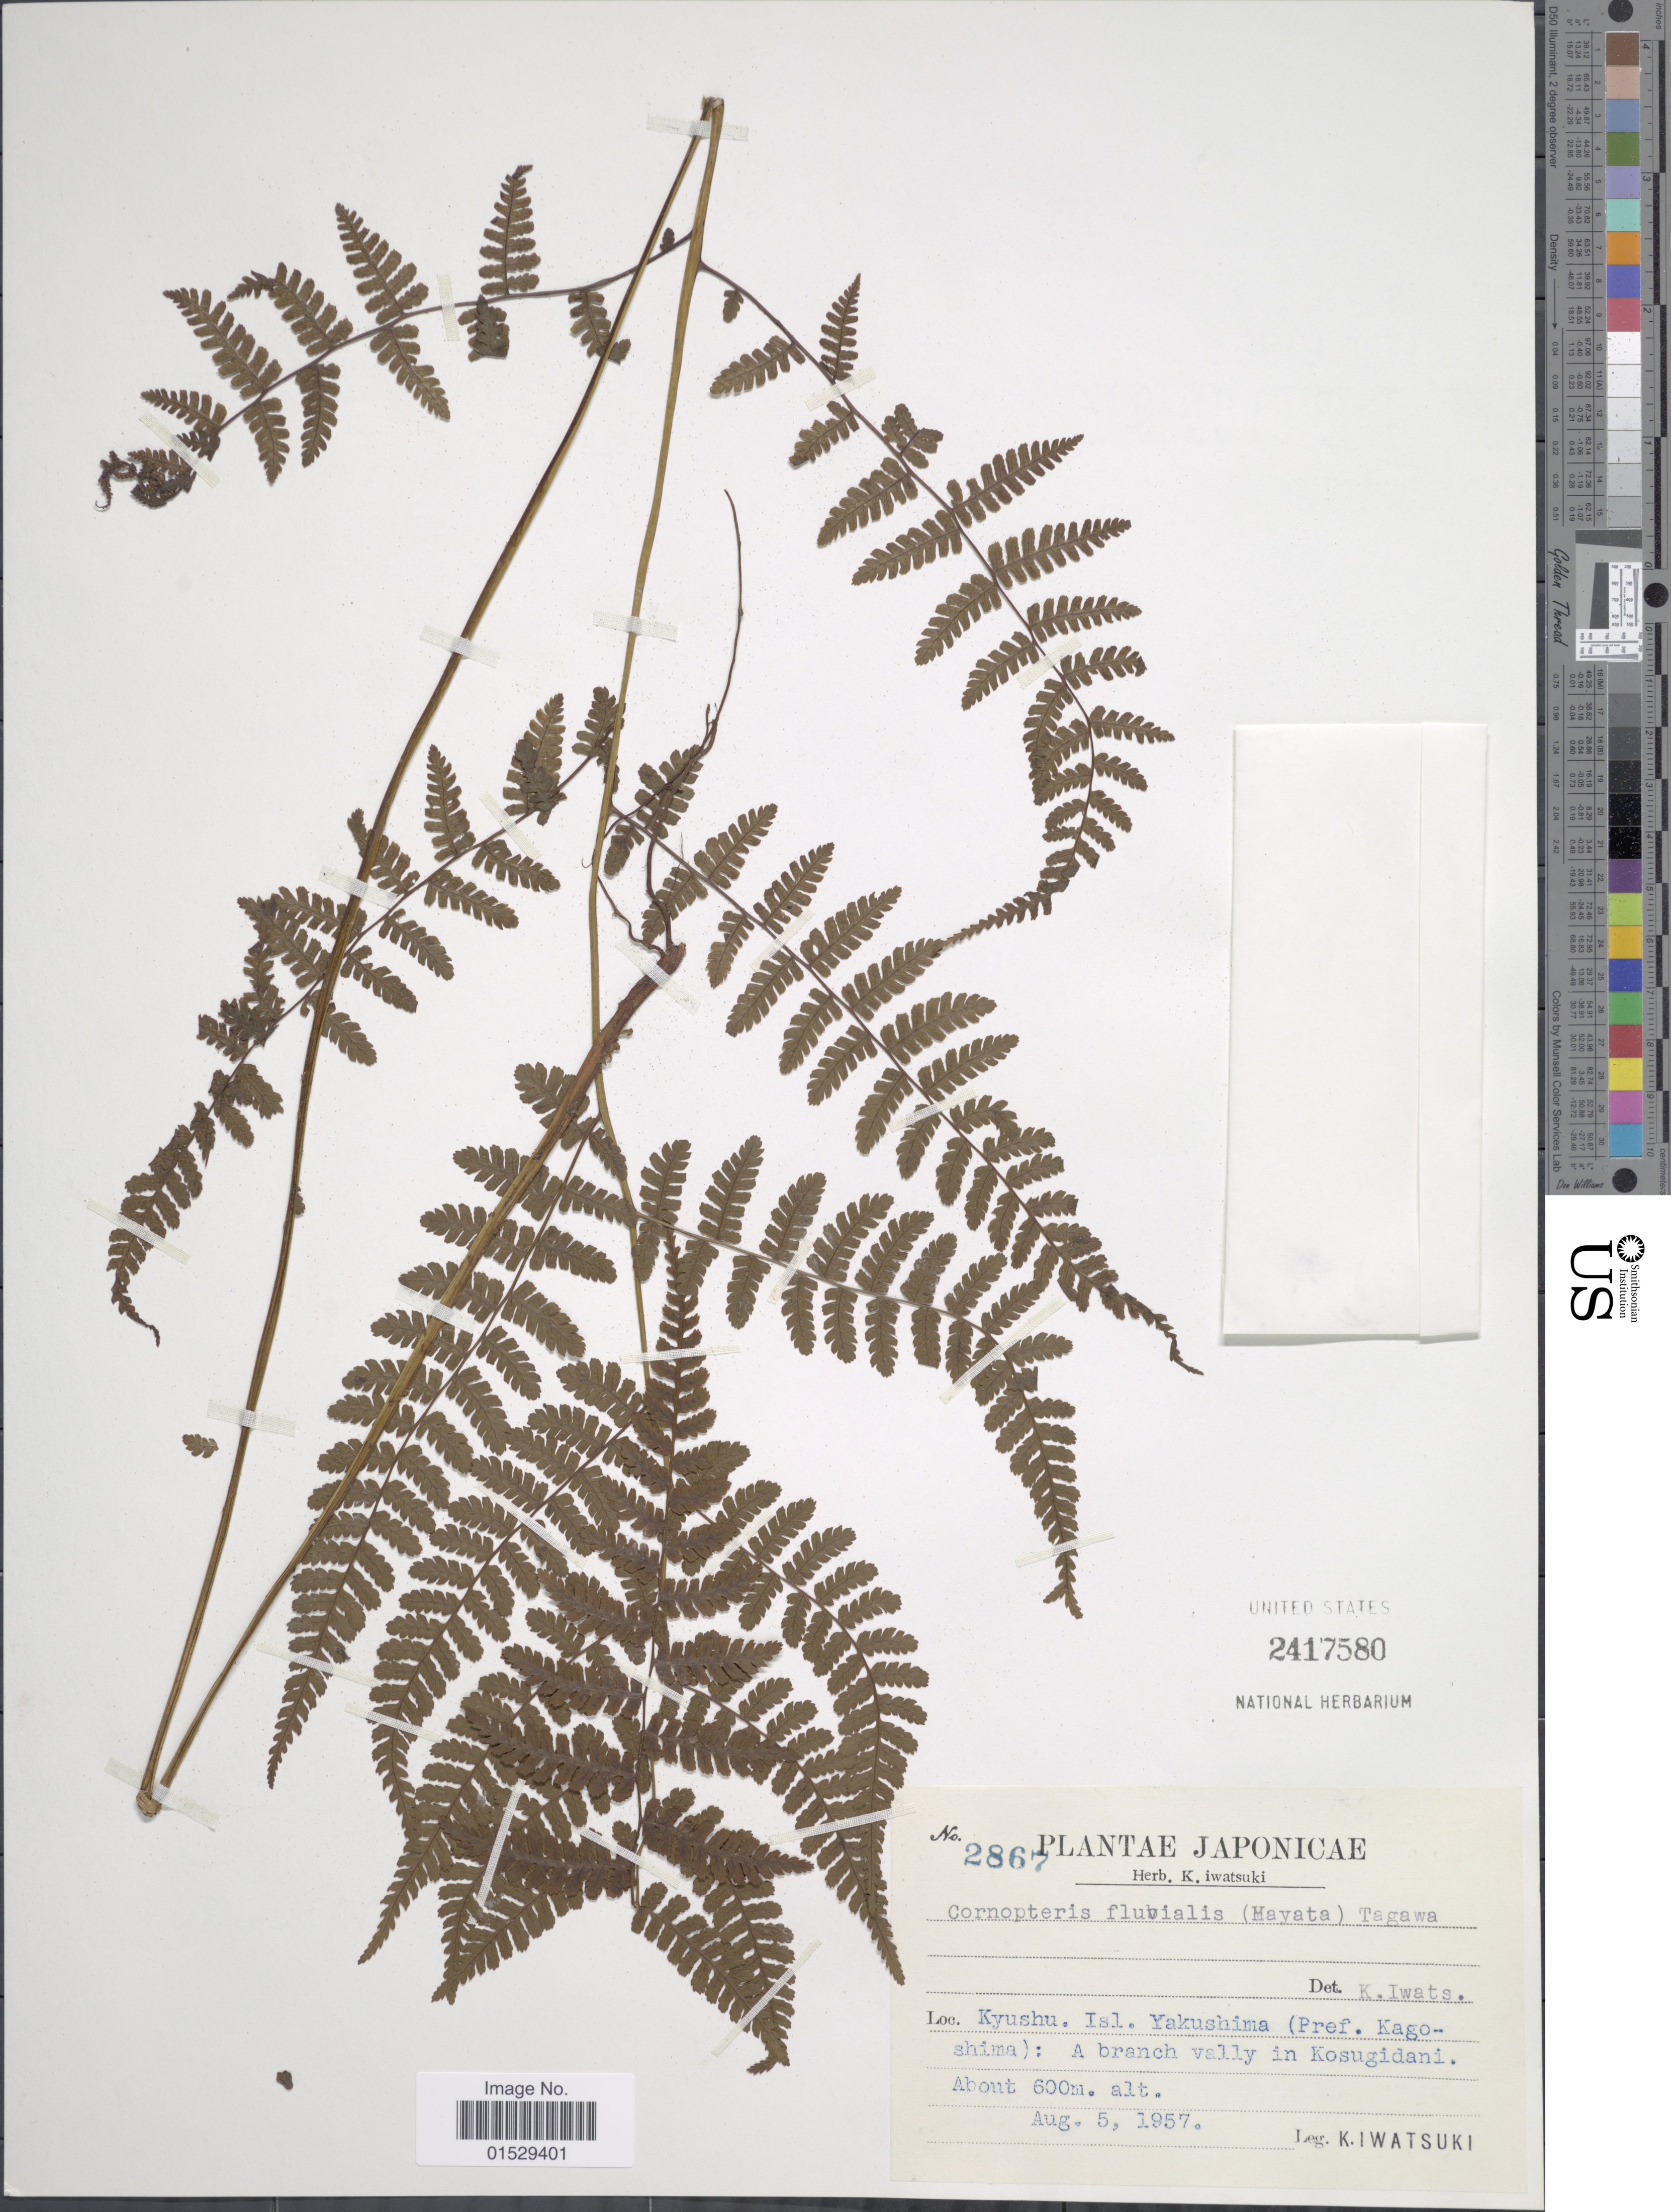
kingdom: Plantae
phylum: Tracheophyta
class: Polypodiopsida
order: Polypodiales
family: Athyriaceae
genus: Cornopteris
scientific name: Cornopteris banajaoensis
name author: (C. Chr.) K. Iwats. & M.G. Price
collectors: K. Iwatsuki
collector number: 2867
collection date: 1957-08-05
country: Japan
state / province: Kagosima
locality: Japonicae, Kyushu. Isl. Yakushima (Pref. Kagoshima): a branch valley in Kosugidani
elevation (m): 600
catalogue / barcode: US 2417580